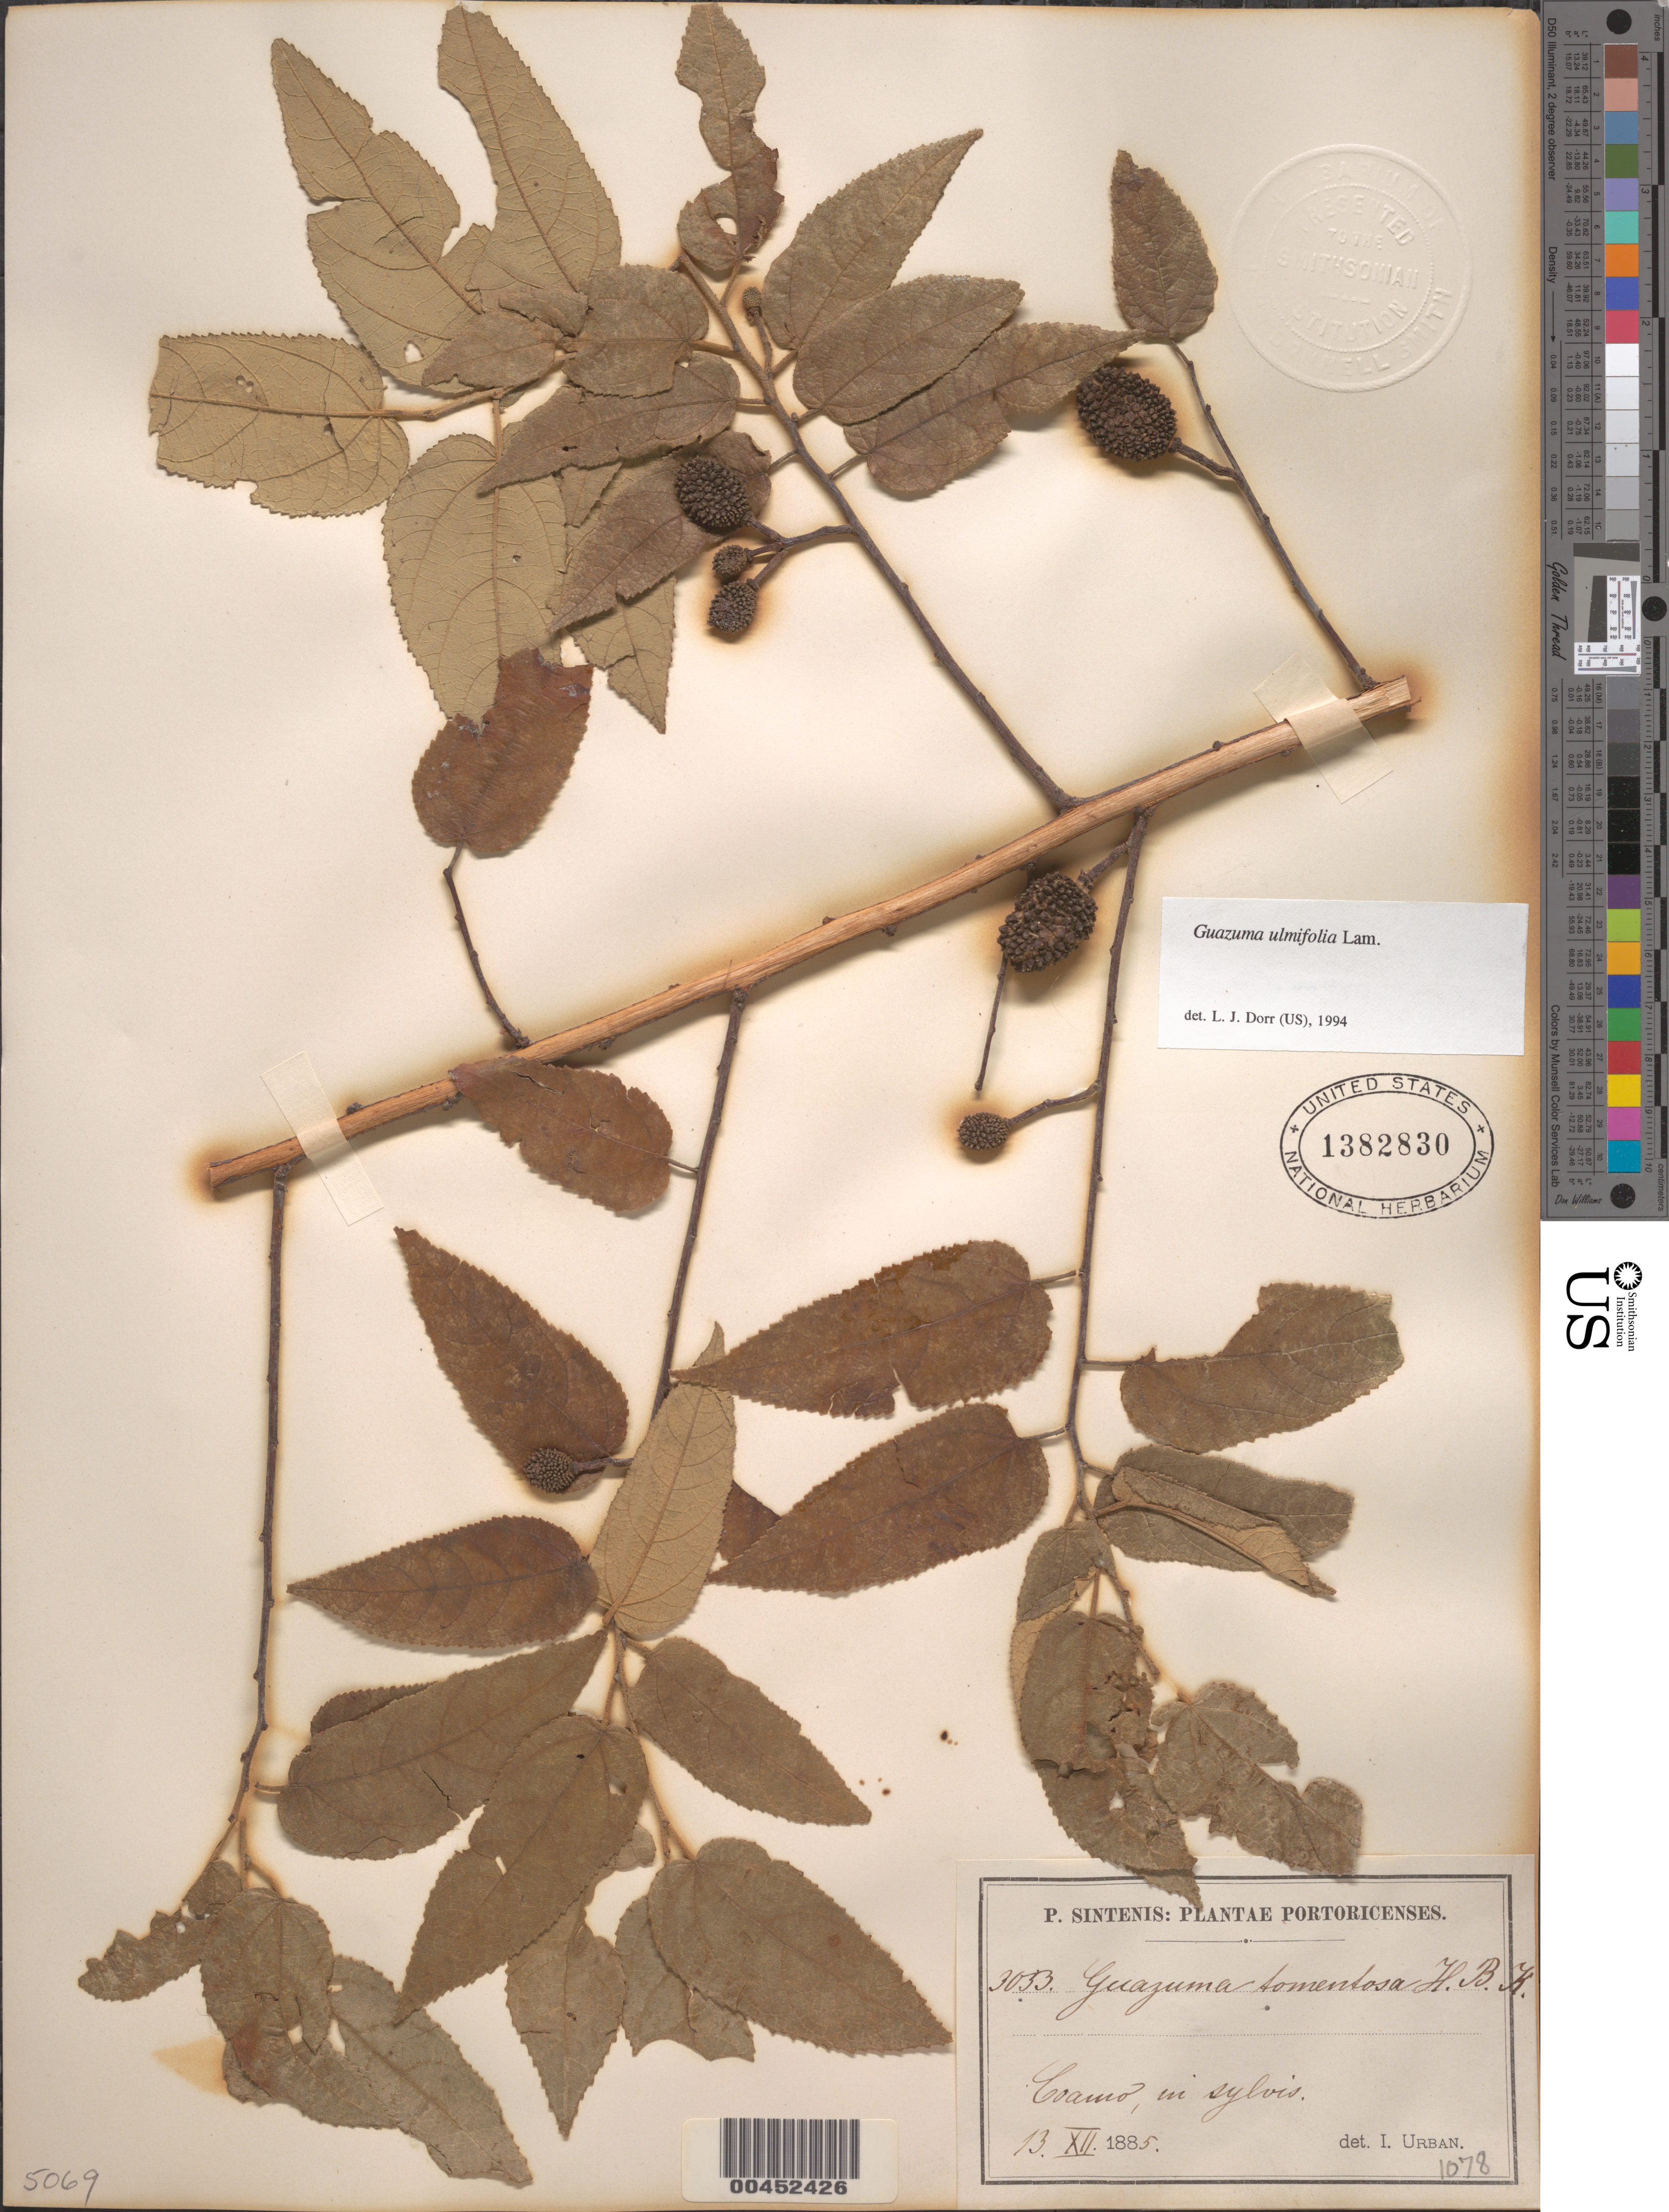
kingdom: Plantae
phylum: Tracheophyta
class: Magnoliopsida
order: Malvales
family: Malvaceae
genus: Guazuma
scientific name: Guazuma ulmifolia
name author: Lam.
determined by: Dorr, L. J., (BOT), Smithsonian Institution - National Museum of Natural History (UNITED STATES)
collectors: P. Sintenis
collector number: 3053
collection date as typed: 13 Dec 1885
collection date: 1885-12-13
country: Puerto Rico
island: Greater Antilles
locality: Coamo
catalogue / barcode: US 1382830